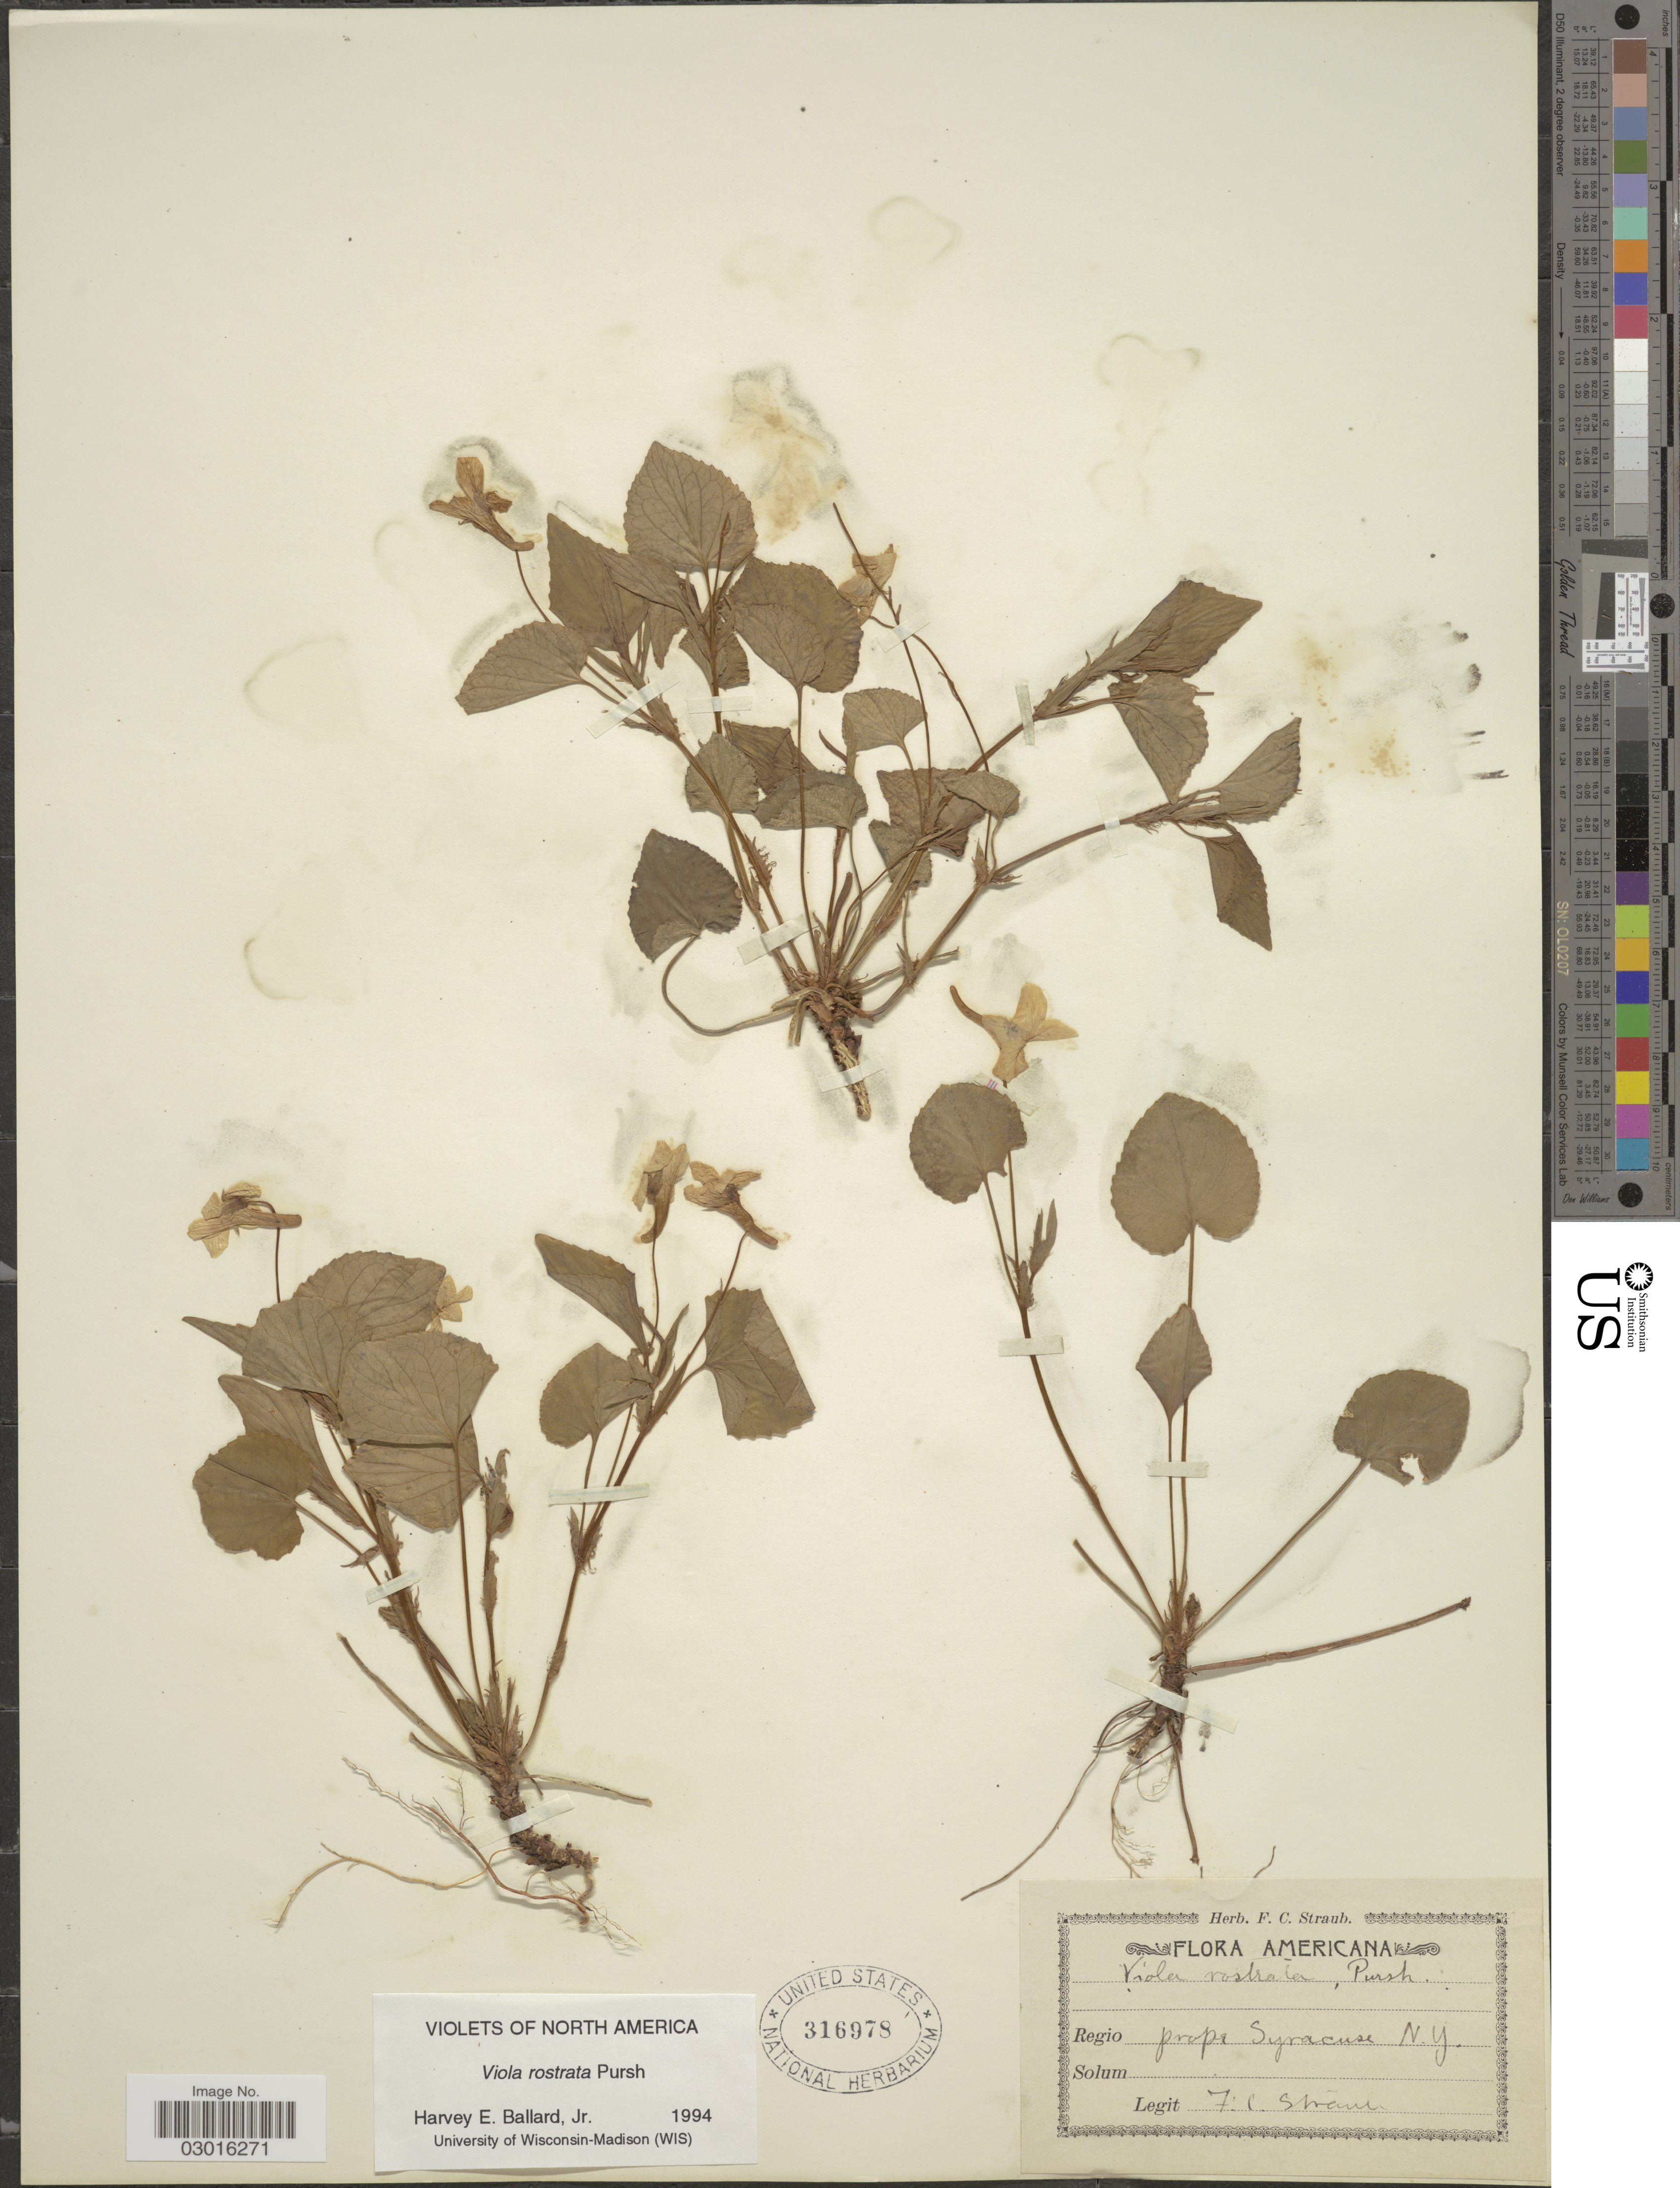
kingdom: Plantae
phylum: Tracheophyta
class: Magnoliopsida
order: Malpighiales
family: Violaceae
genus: Viola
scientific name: Viola rostrata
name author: Pursh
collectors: F. Straub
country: United States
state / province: New York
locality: Regio prope Syracuse.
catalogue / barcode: US 316978